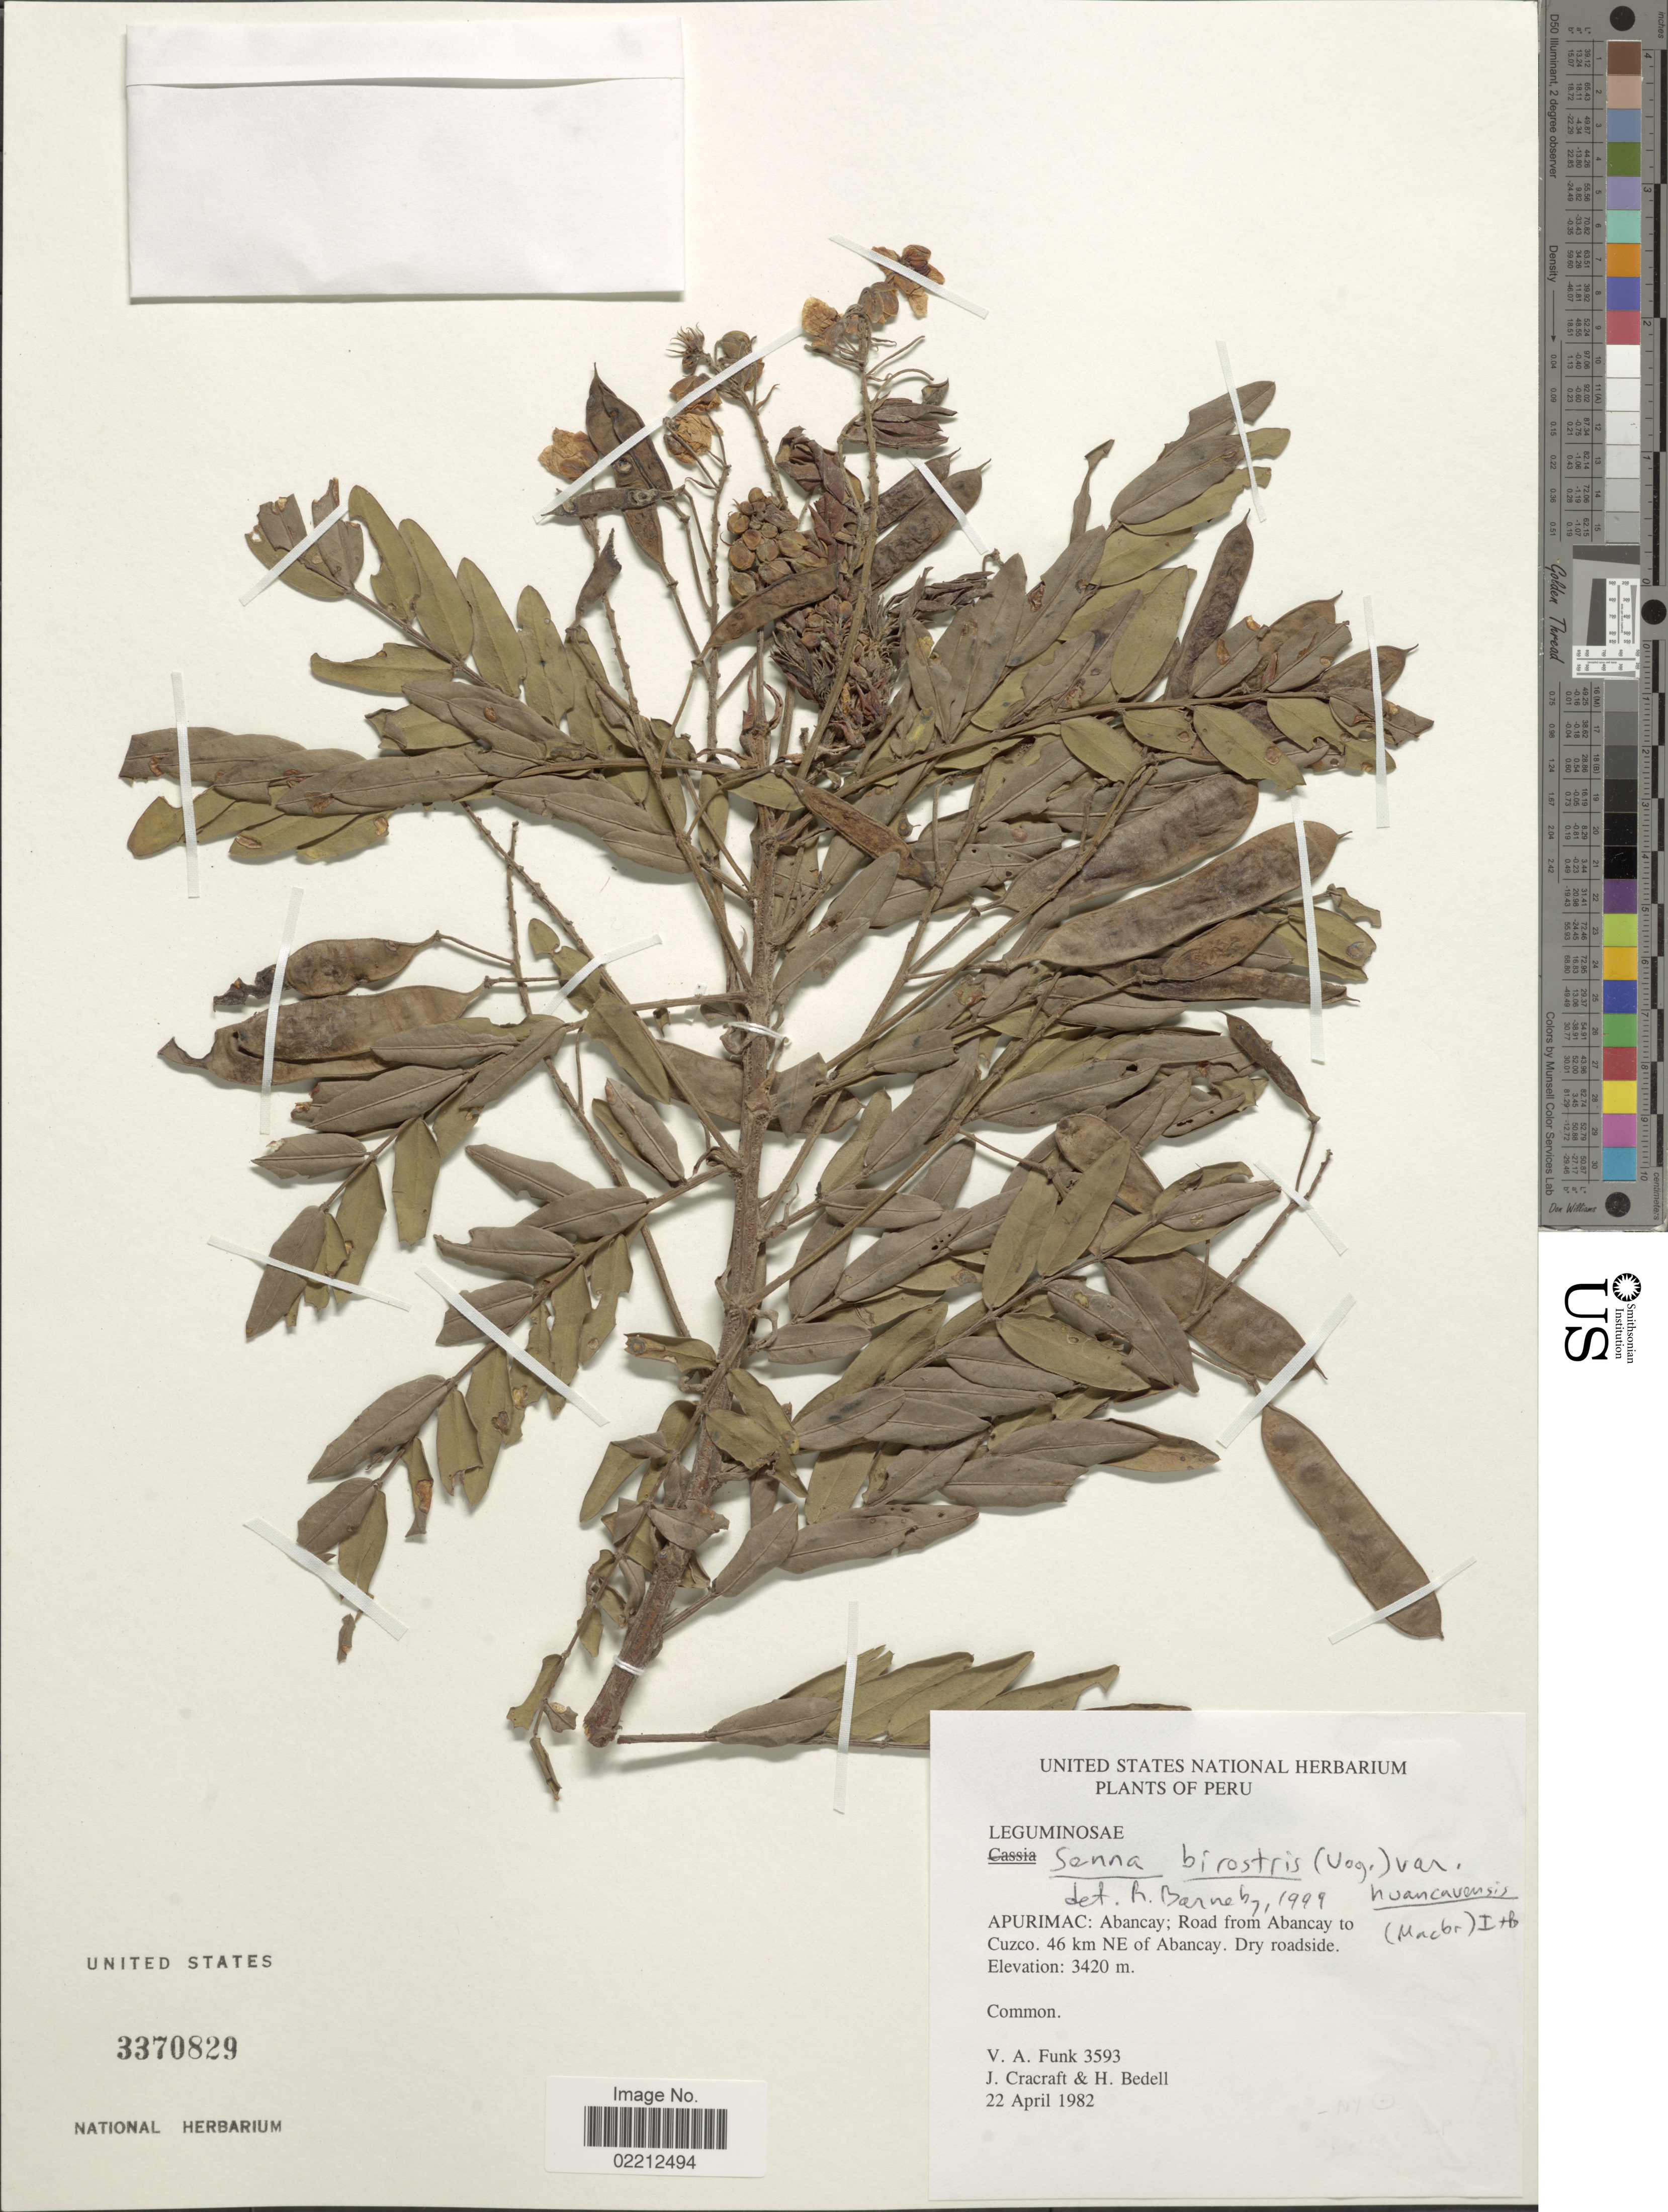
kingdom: Plantae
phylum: Tracheophyta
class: Magnoliopsida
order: Fabales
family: Fabaceae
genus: Senna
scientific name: Senna birostris var. hookeriana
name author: (Gillies ex Hook. & Arn.) H.S. Irwin & Barneby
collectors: V. Funk, J. L. Cracraft & H. Bedell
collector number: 3593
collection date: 1982-04-22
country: Peru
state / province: Apurímac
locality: Apurimac: Abancay; Road from Abancay to Cuzco,. 46 km NE of Abancay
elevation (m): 3420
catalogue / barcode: US 3370829